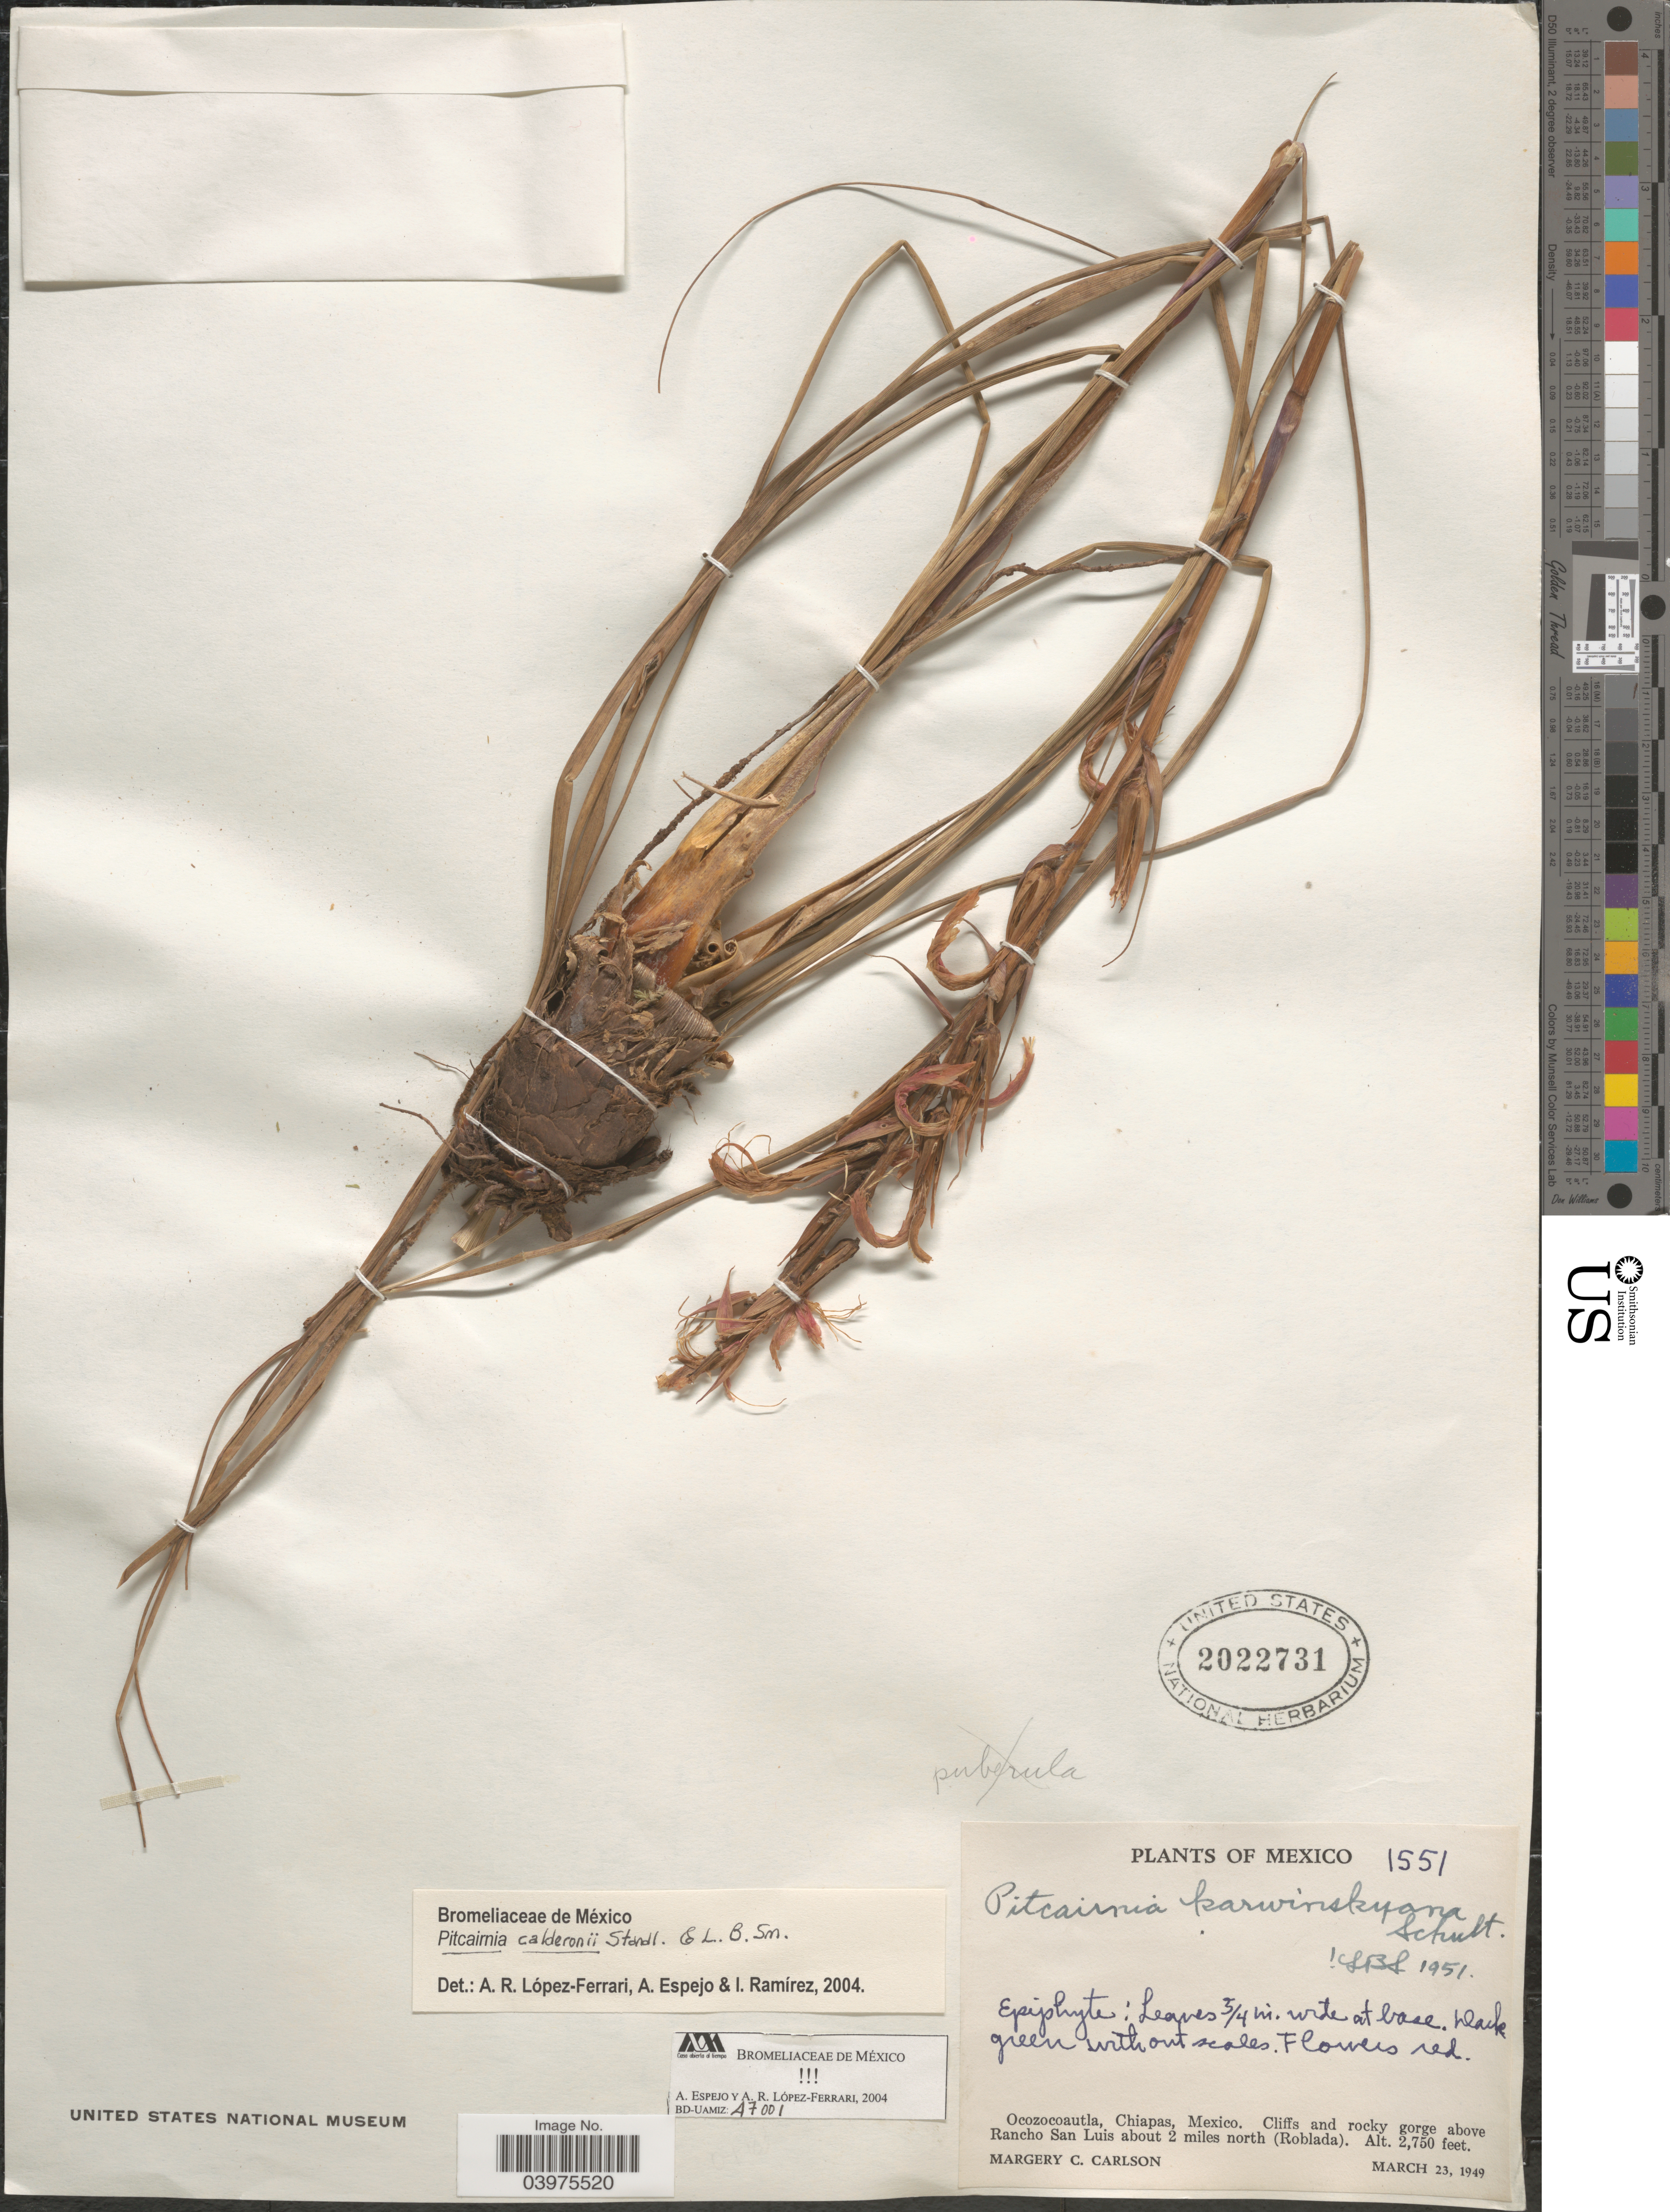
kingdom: Plantae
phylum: Tracheophyta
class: Liliopsida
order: Poales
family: Bromeliaceae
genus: Pitcairnia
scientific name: Pitcairnia calderonii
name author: Standl. & L.B. Sm.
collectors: M. C. Carlson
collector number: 1551?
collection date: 1949-03-23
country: Mexico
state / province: Chiapas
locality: Ocozocoautla. Cliffs and rocky gorge above Rancho San Luis about 2 miles north (Roblada).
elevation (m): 838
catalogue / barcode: US 2022731